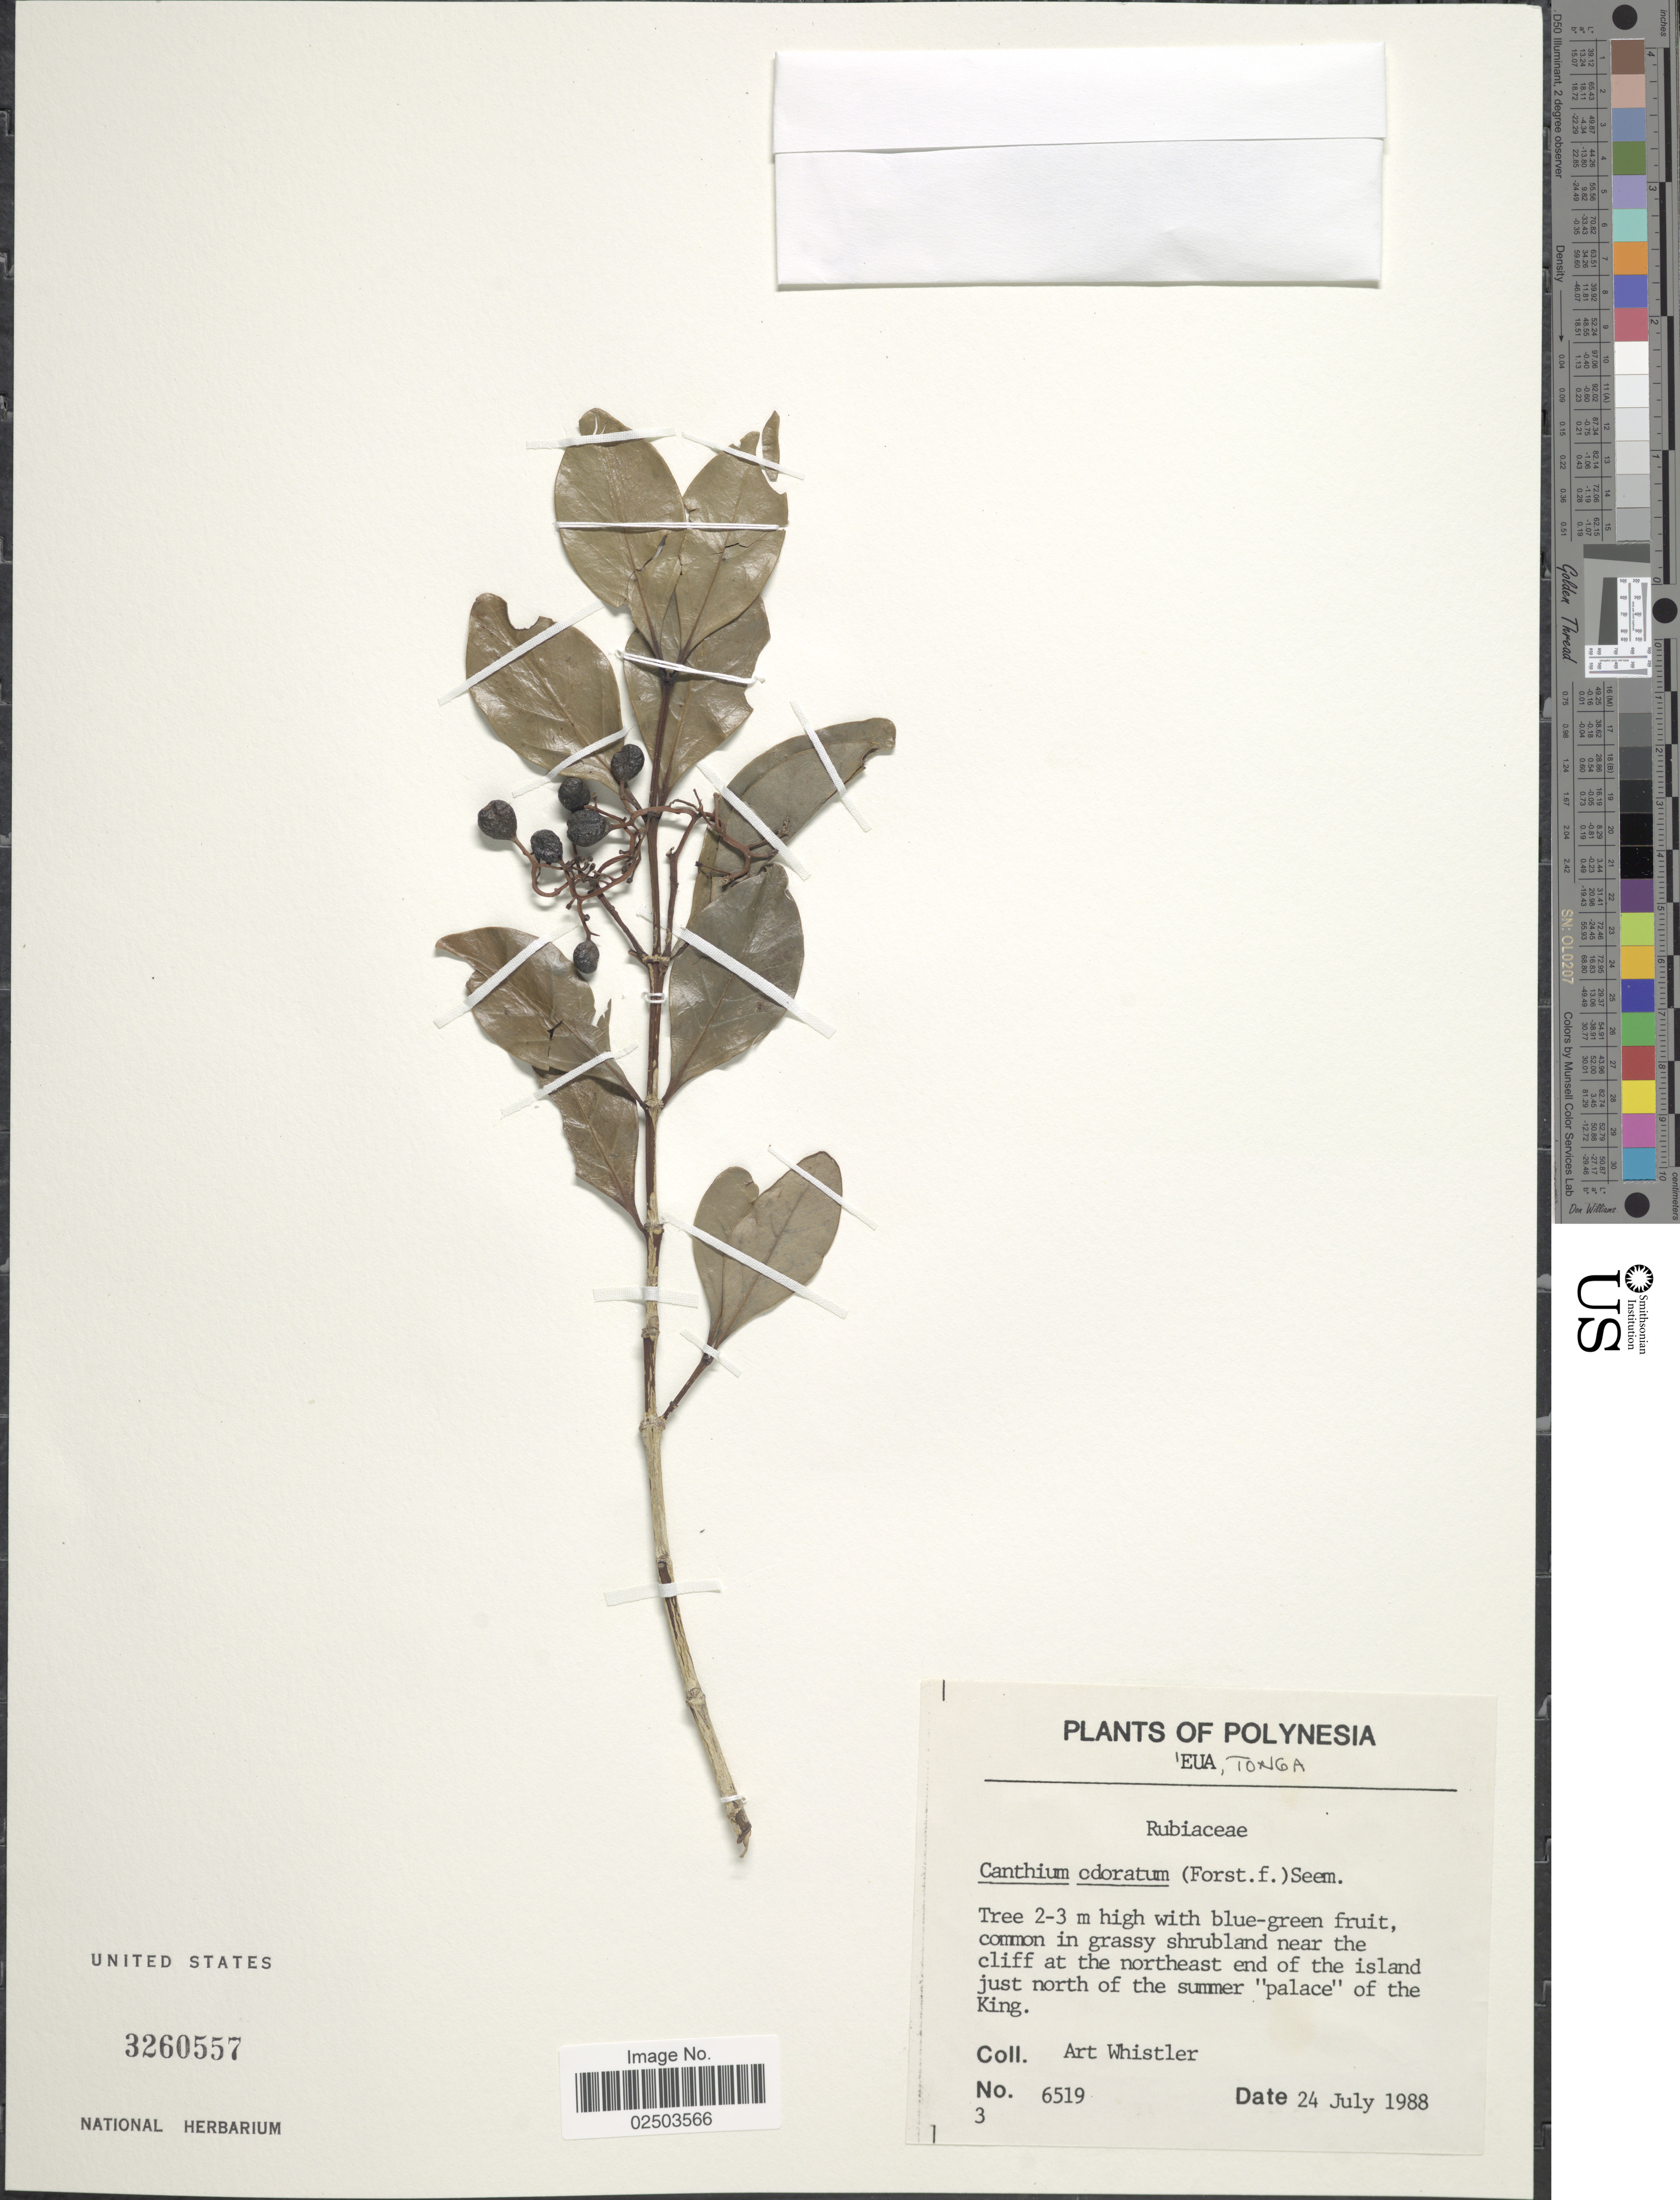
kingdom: Plantae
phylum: Tracheophyta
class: Magnoliopsida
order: Gentianales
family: Rubiaceae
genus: Psydrax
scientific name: Psydrax odorata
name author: (G. Forst.) A.C. Sm. & S.P. Darwin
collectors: A. Whistler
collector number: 6519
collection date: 1988-07-24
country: Tonga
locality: Polynesia. Eua, Tonga. Common in grassy shrubland near the cliff at the northeast end of the island just north of the summer "palace" of the King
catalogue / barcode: US 3260557